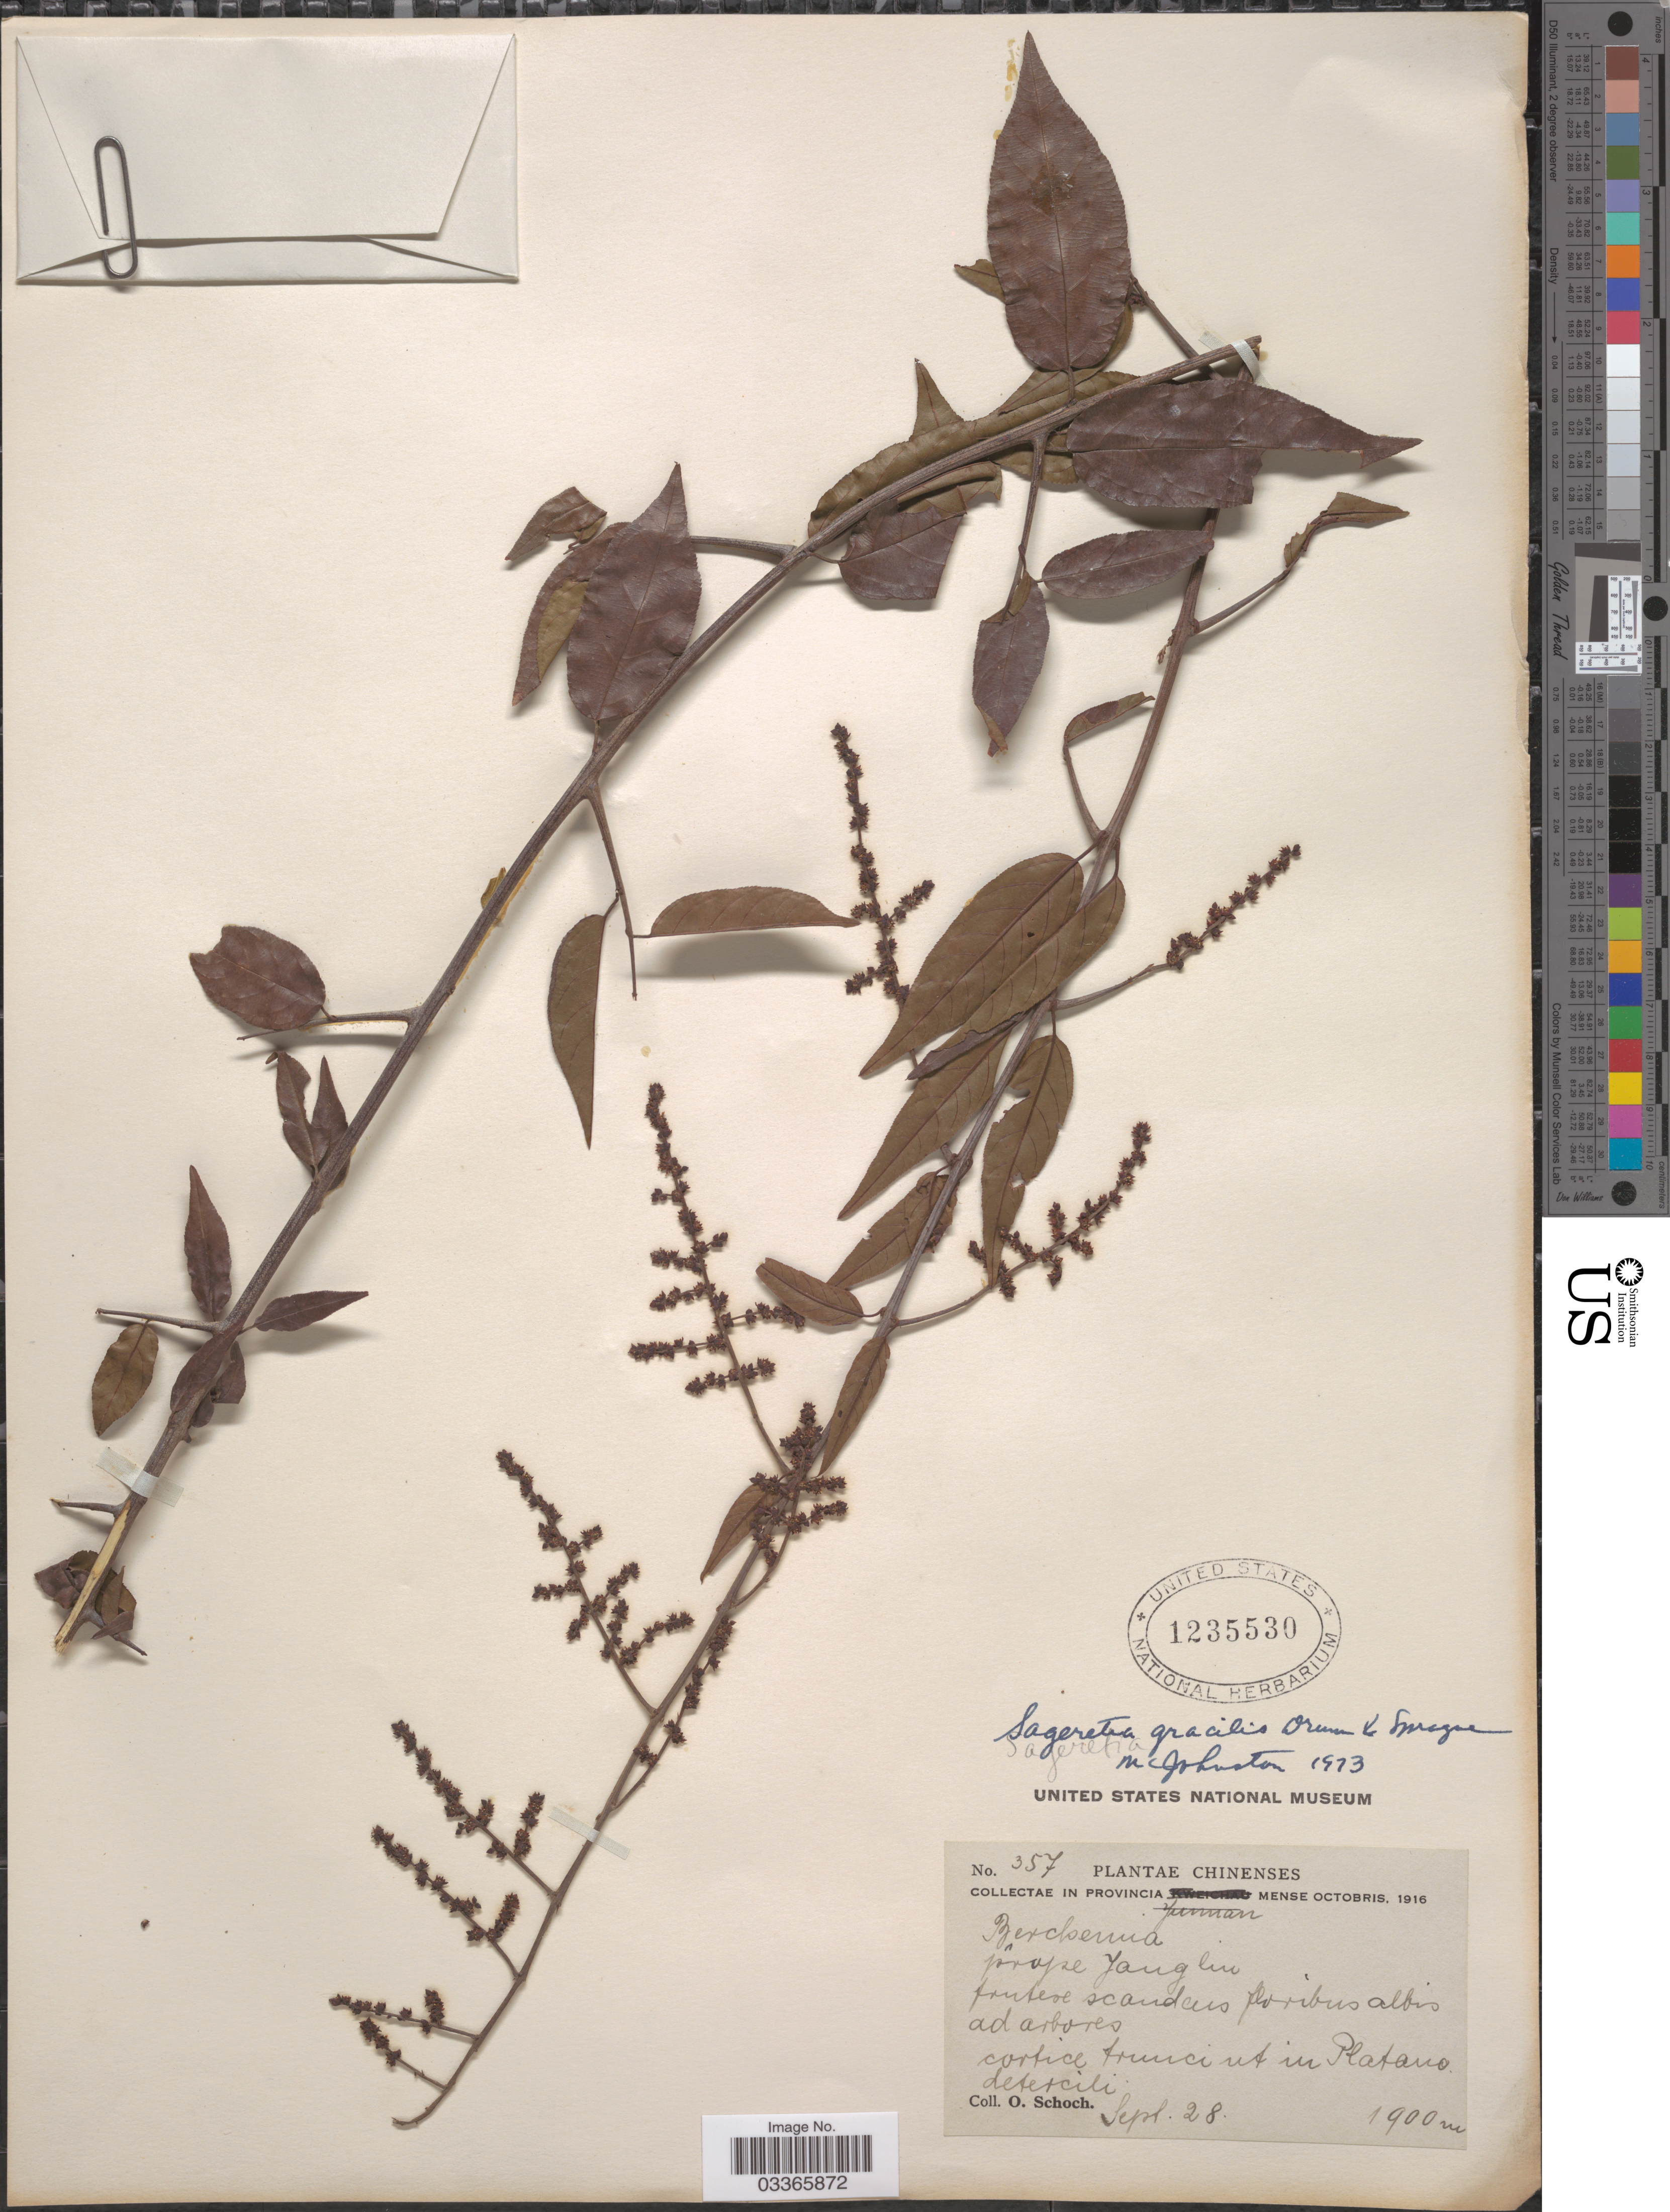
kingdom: Plantae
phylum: Tracheophyta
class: Magnoliopsida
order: Rosales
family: Rhamnaceae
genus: Sageretia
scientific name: Sageretia gracilis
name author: J.R. Drumm & Sprague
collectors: O. Schoch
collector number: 357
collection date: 1916-09-28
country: China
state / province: Yunnan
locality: Corfice trunci ut in Platano detecili. [interpreted]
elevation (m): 1900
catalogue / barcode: US 1235530